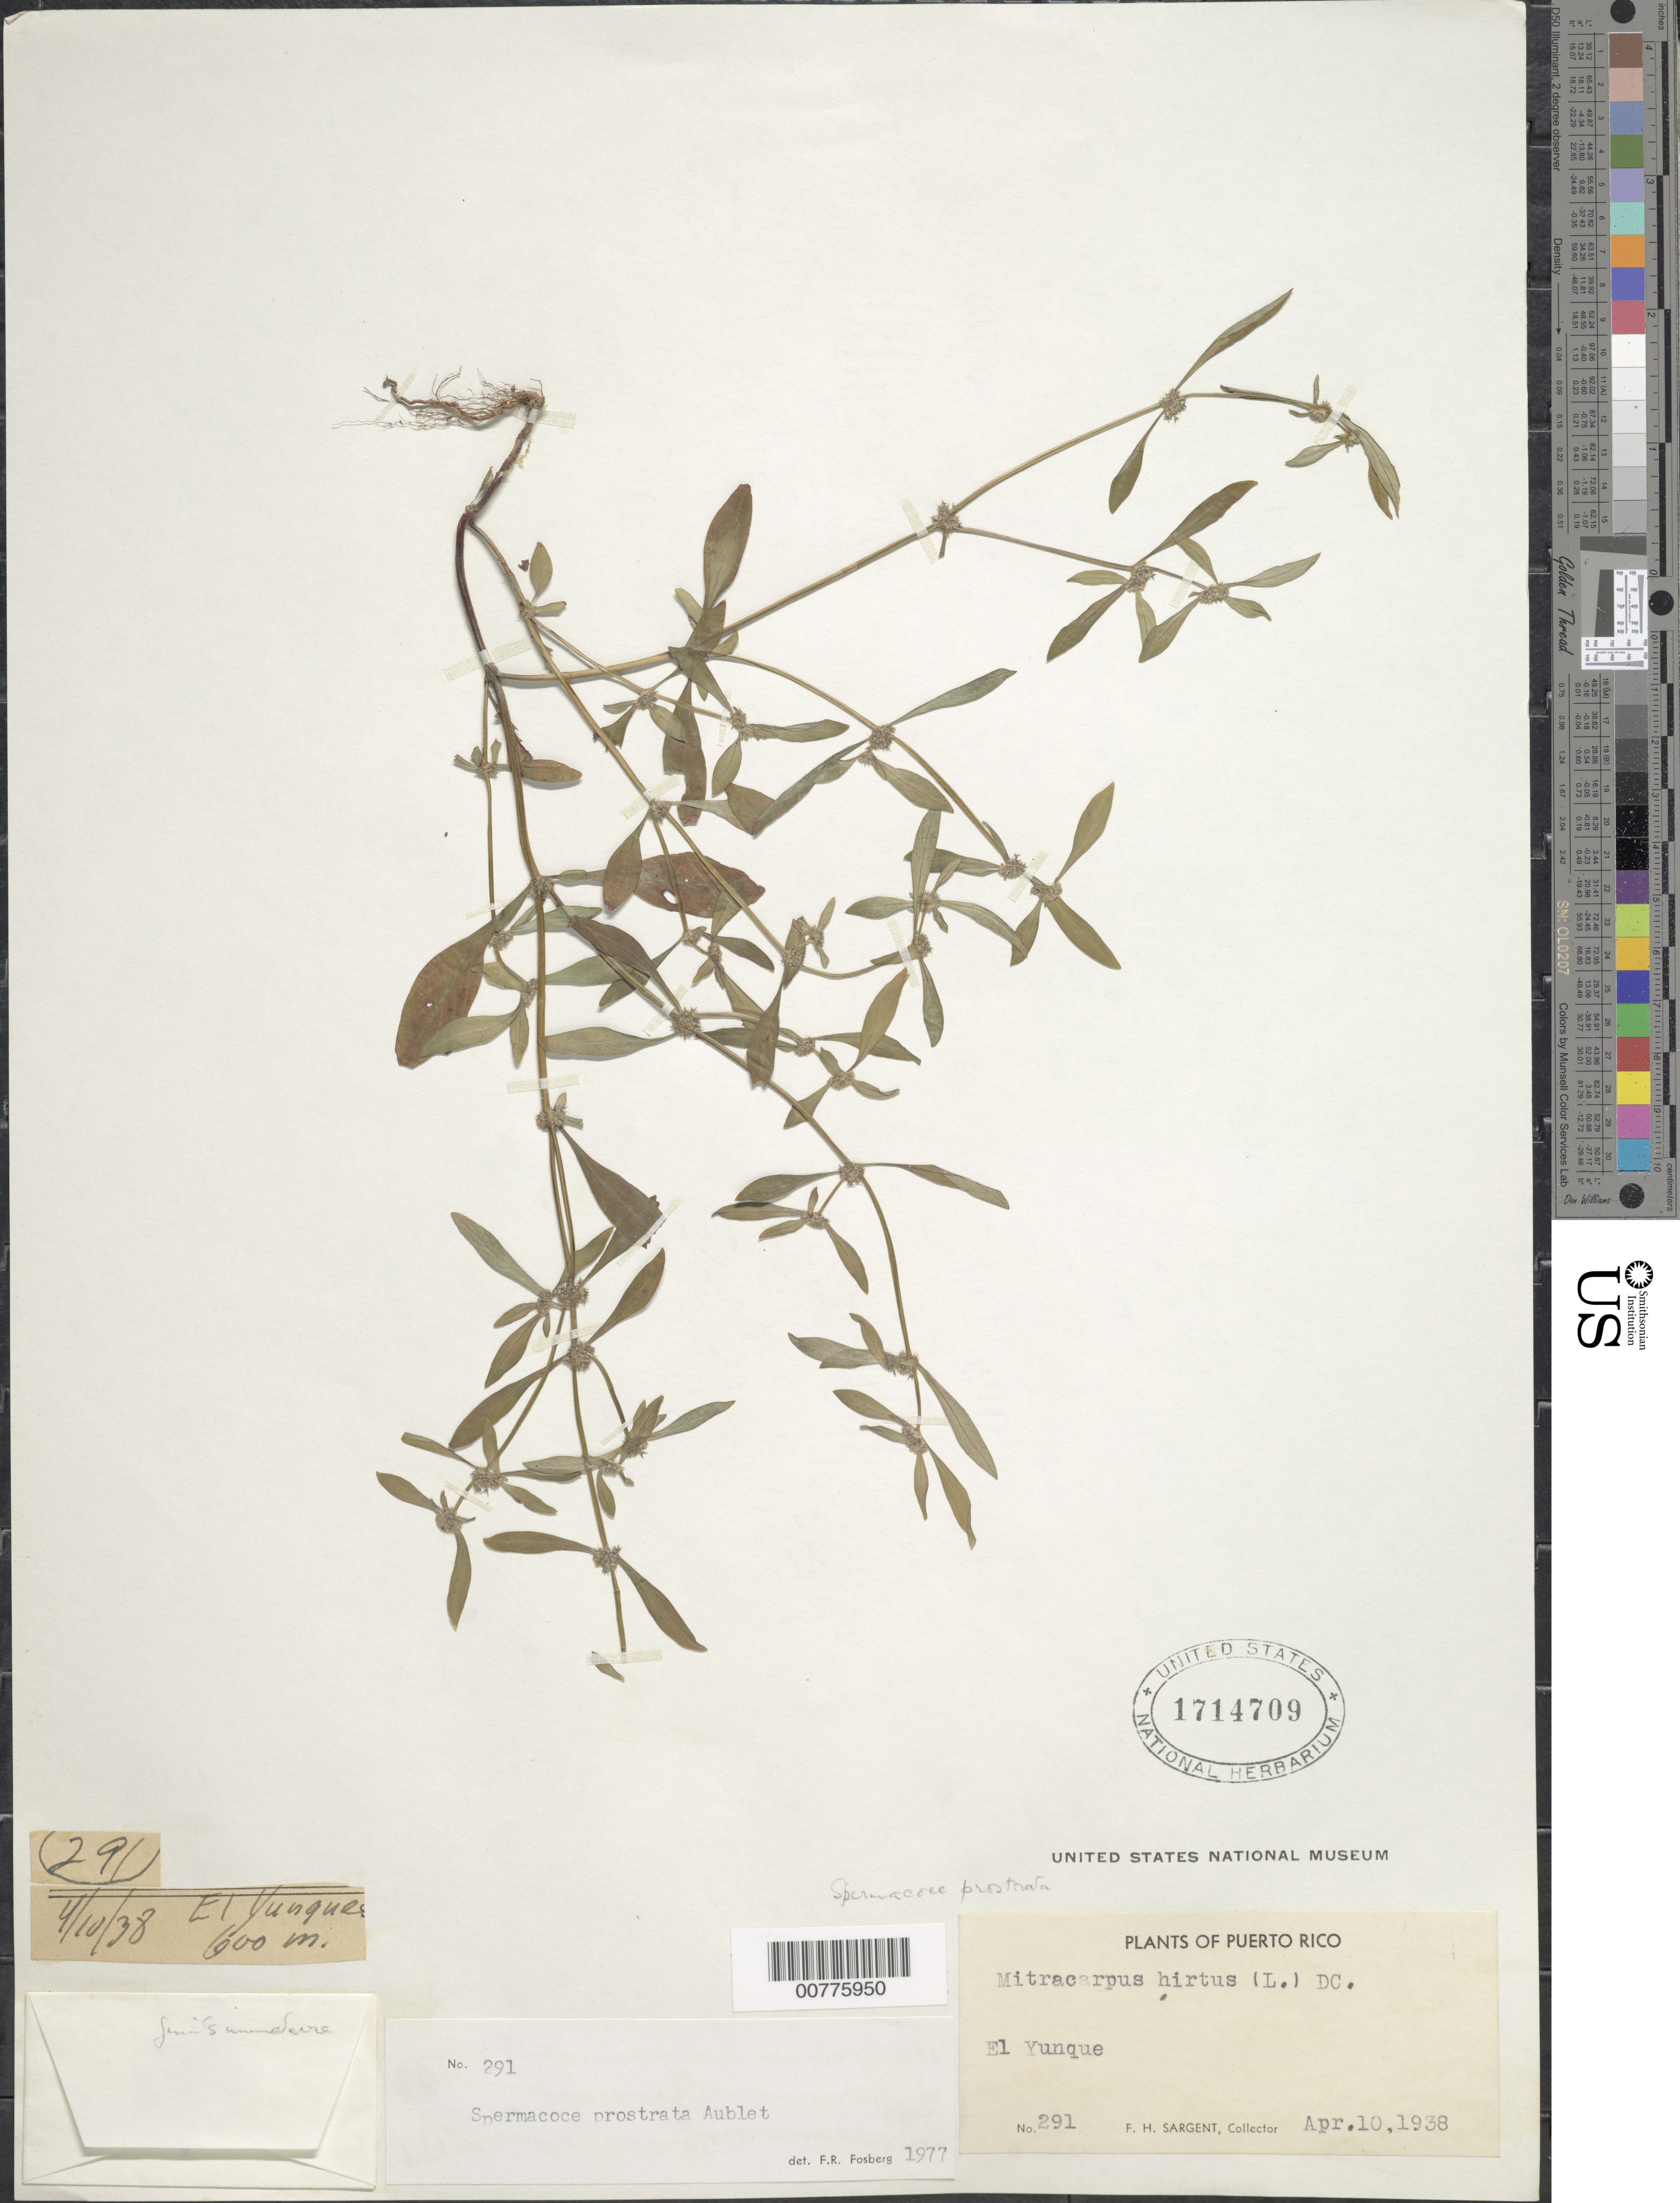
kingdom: Plantae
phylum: Tracheophyta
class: Magnoliopsida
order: Gentianales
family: Rubiaceae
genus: Spermacoce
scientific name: Spermacoce prostrata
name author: Aubl.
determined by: Fosberg, F. R.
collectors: F. H. Sargent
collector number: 291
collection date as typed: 10 Apr 1938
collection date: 1938-04-10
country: Puerto Rico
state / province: Río Grande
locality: El Yunque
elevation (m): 600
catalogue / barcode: US 1714709